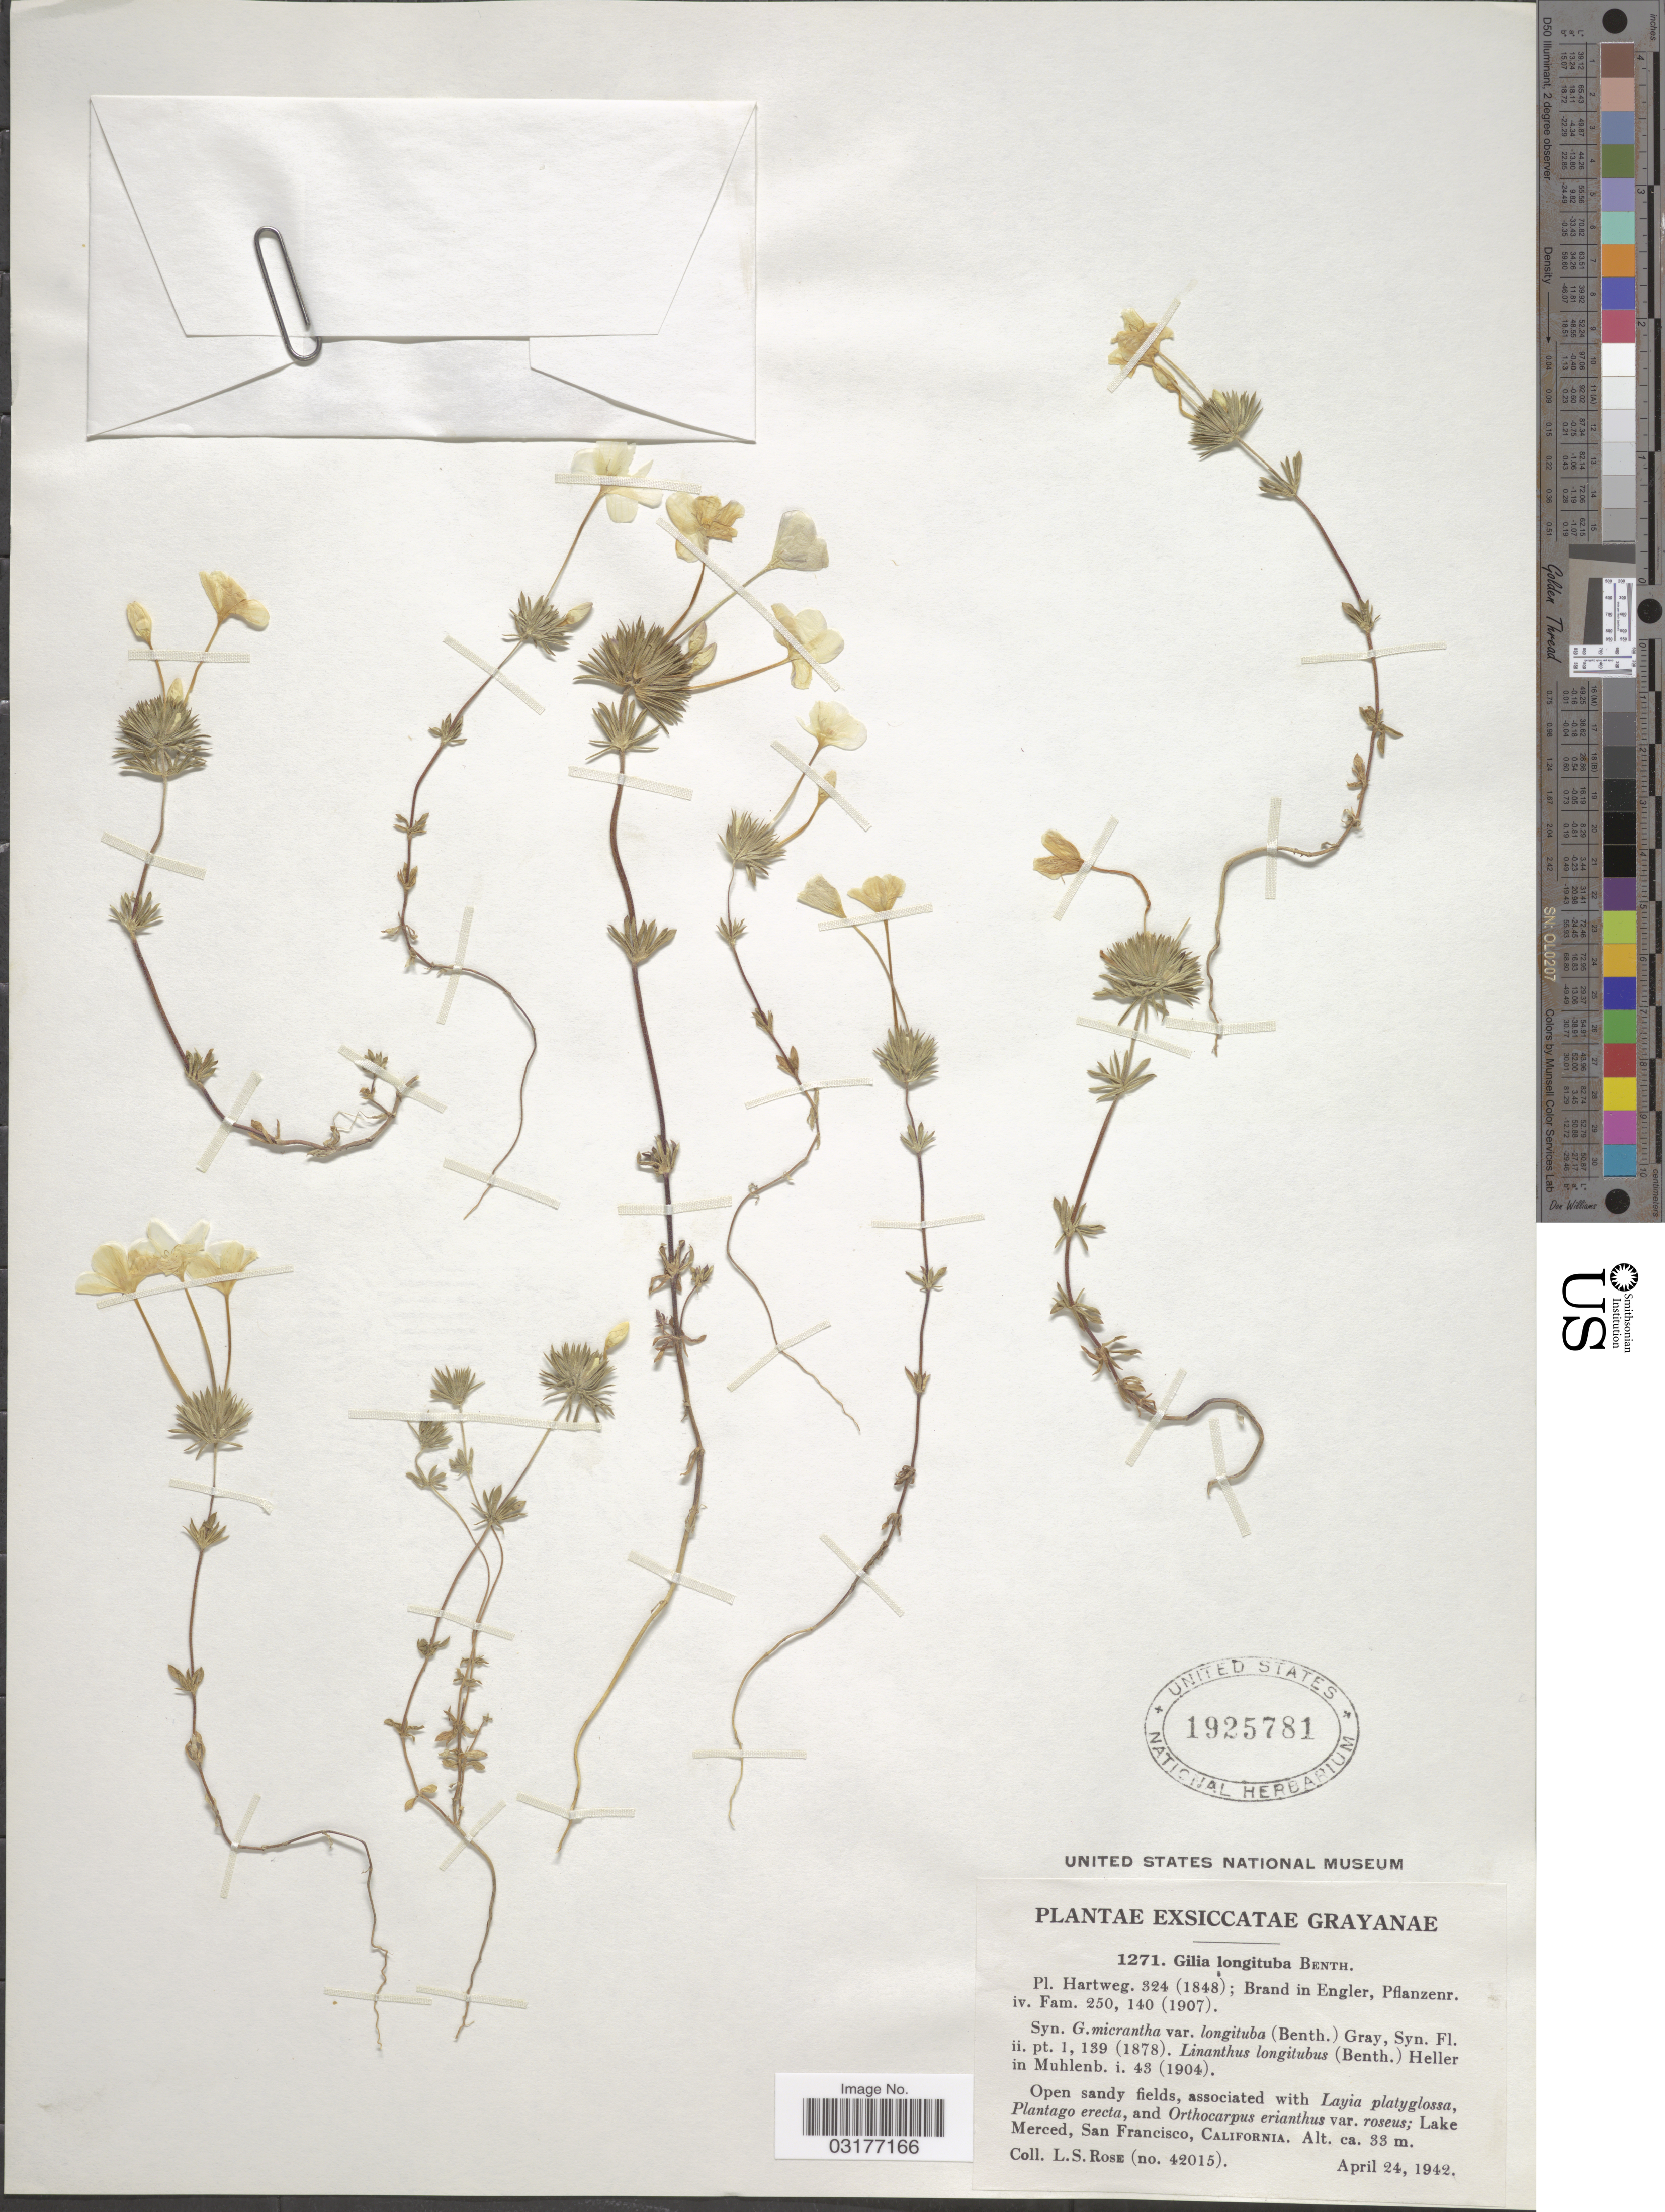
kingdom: Plantae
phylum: Tracheophyta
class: Magnoliopsida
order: Ericales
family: Polemoniaceae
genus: Leptosiphon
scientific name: Leptosiphon androsaceus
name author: Benth.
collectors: L. S. Rose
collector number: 42015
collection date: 1942-04-24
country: United States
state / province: California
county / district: San Francisco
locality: Lake Merced, San Francisco.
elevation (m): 33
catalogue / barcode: US 1925781